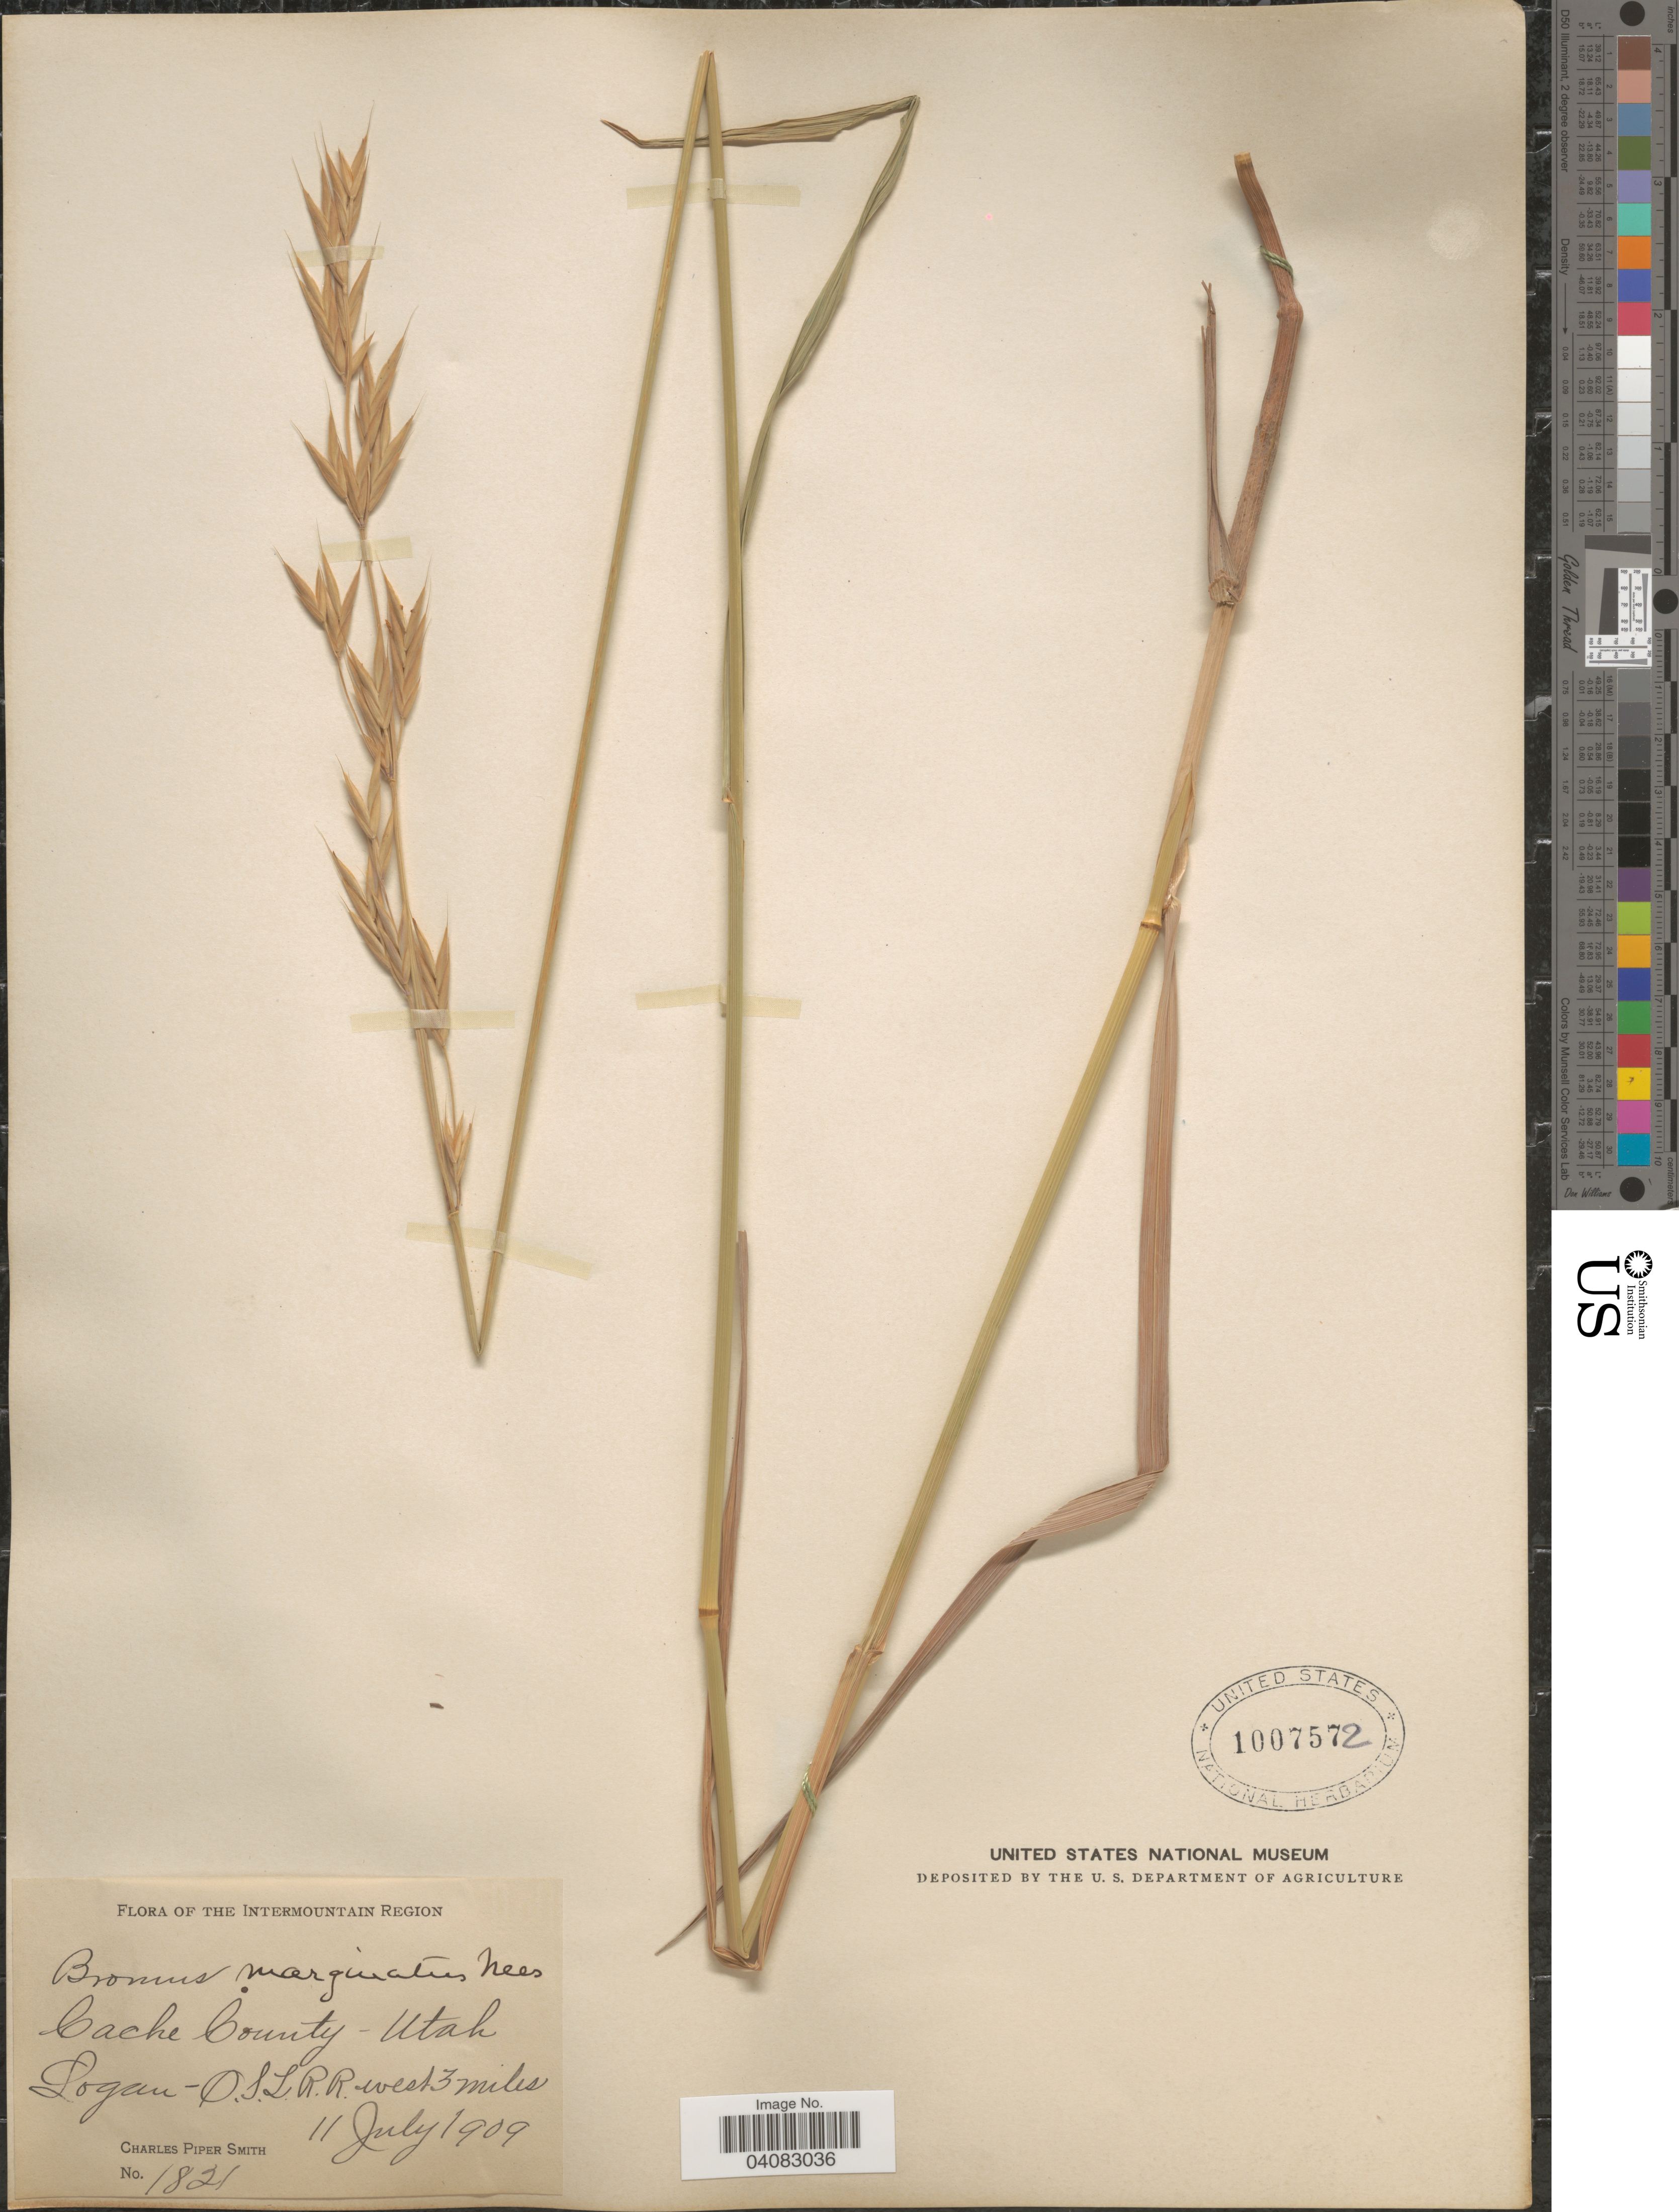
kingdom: Plantae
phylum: Tracheophyta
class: Liliopsida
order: Poales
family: Poaceae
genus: Bromus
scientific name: Bromus marginatus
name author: Nees ex Steud.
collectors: C. P. Smith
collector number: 1821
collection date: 1909-07-11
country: United States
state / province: Utah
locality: Intermountain Region. Cache County. Logan- O.S.L.R.R. west 3 miles.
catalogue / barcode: US 1007572